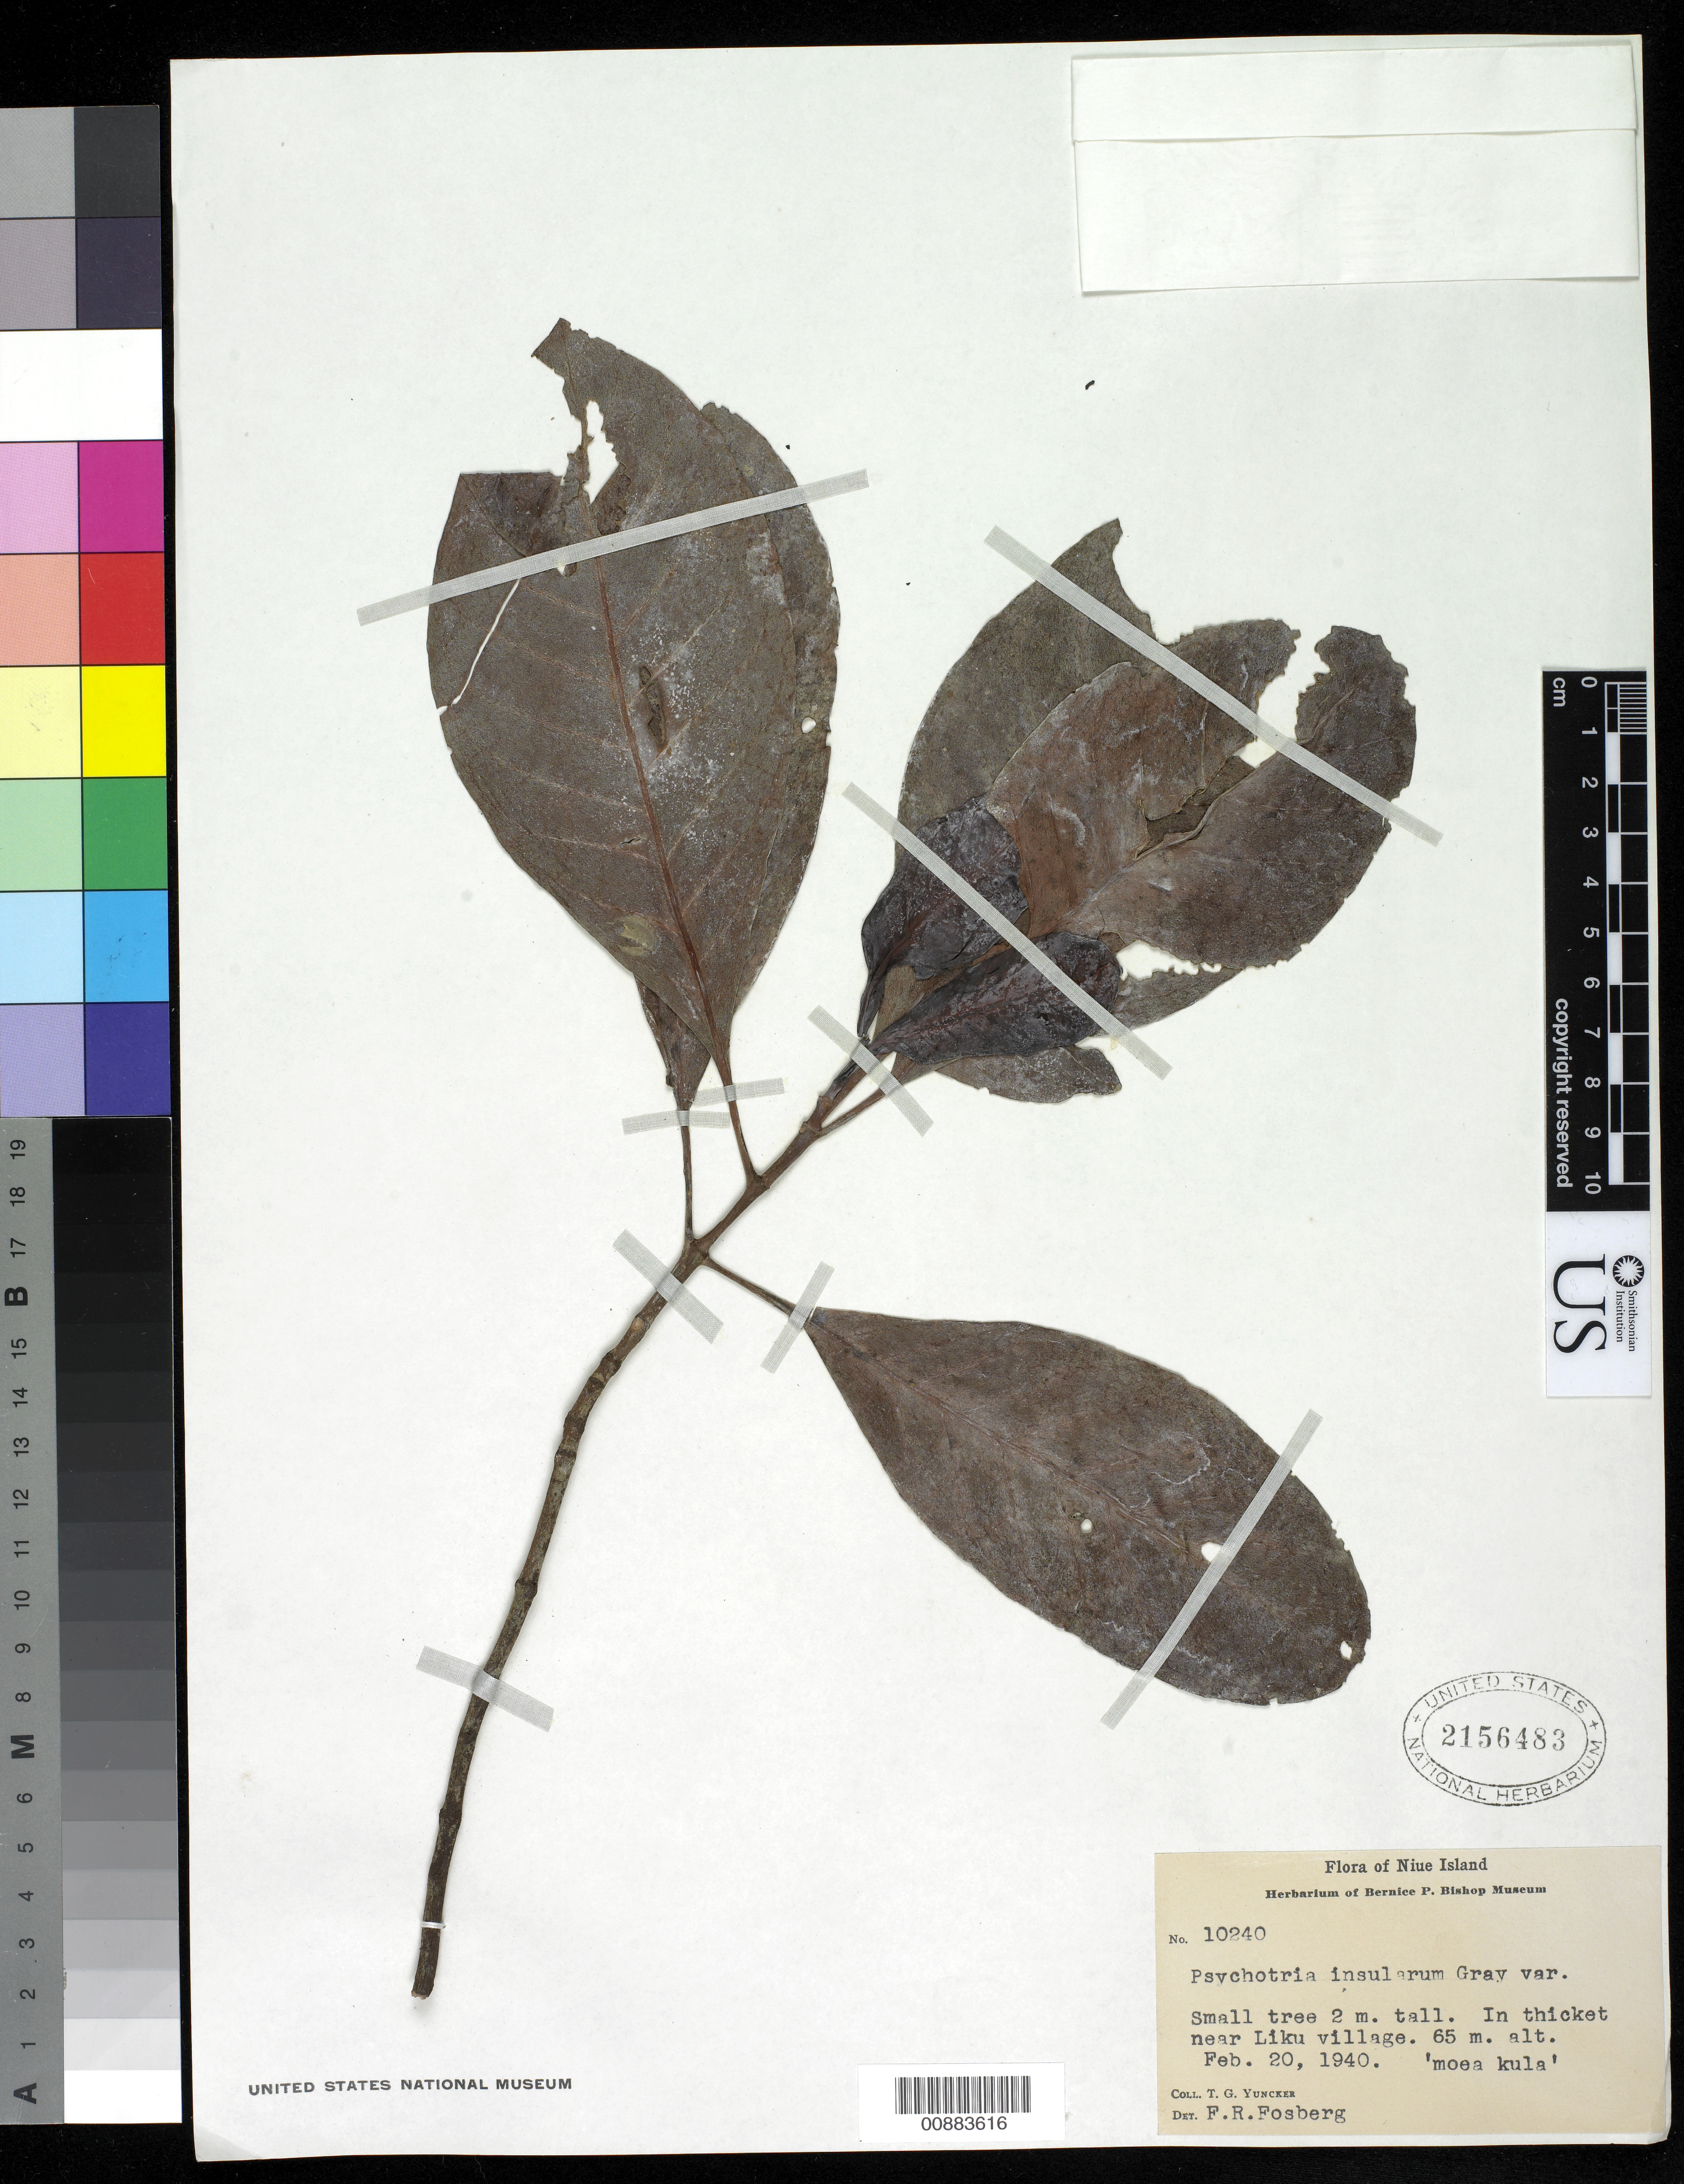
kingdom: Plantae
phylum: Tracheophyta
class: Magnoliopsida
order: Gentianales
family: Rubiaceae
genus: Psychotria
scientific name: Psychotria insularum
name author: A. Gray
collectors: F. R. Fosberg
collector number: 10240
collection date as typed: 20 Feb 1940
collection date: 1940-02-20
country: Niue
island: Niue I.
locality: In thicket near Liku village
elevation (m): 65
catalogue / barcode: US 2156483